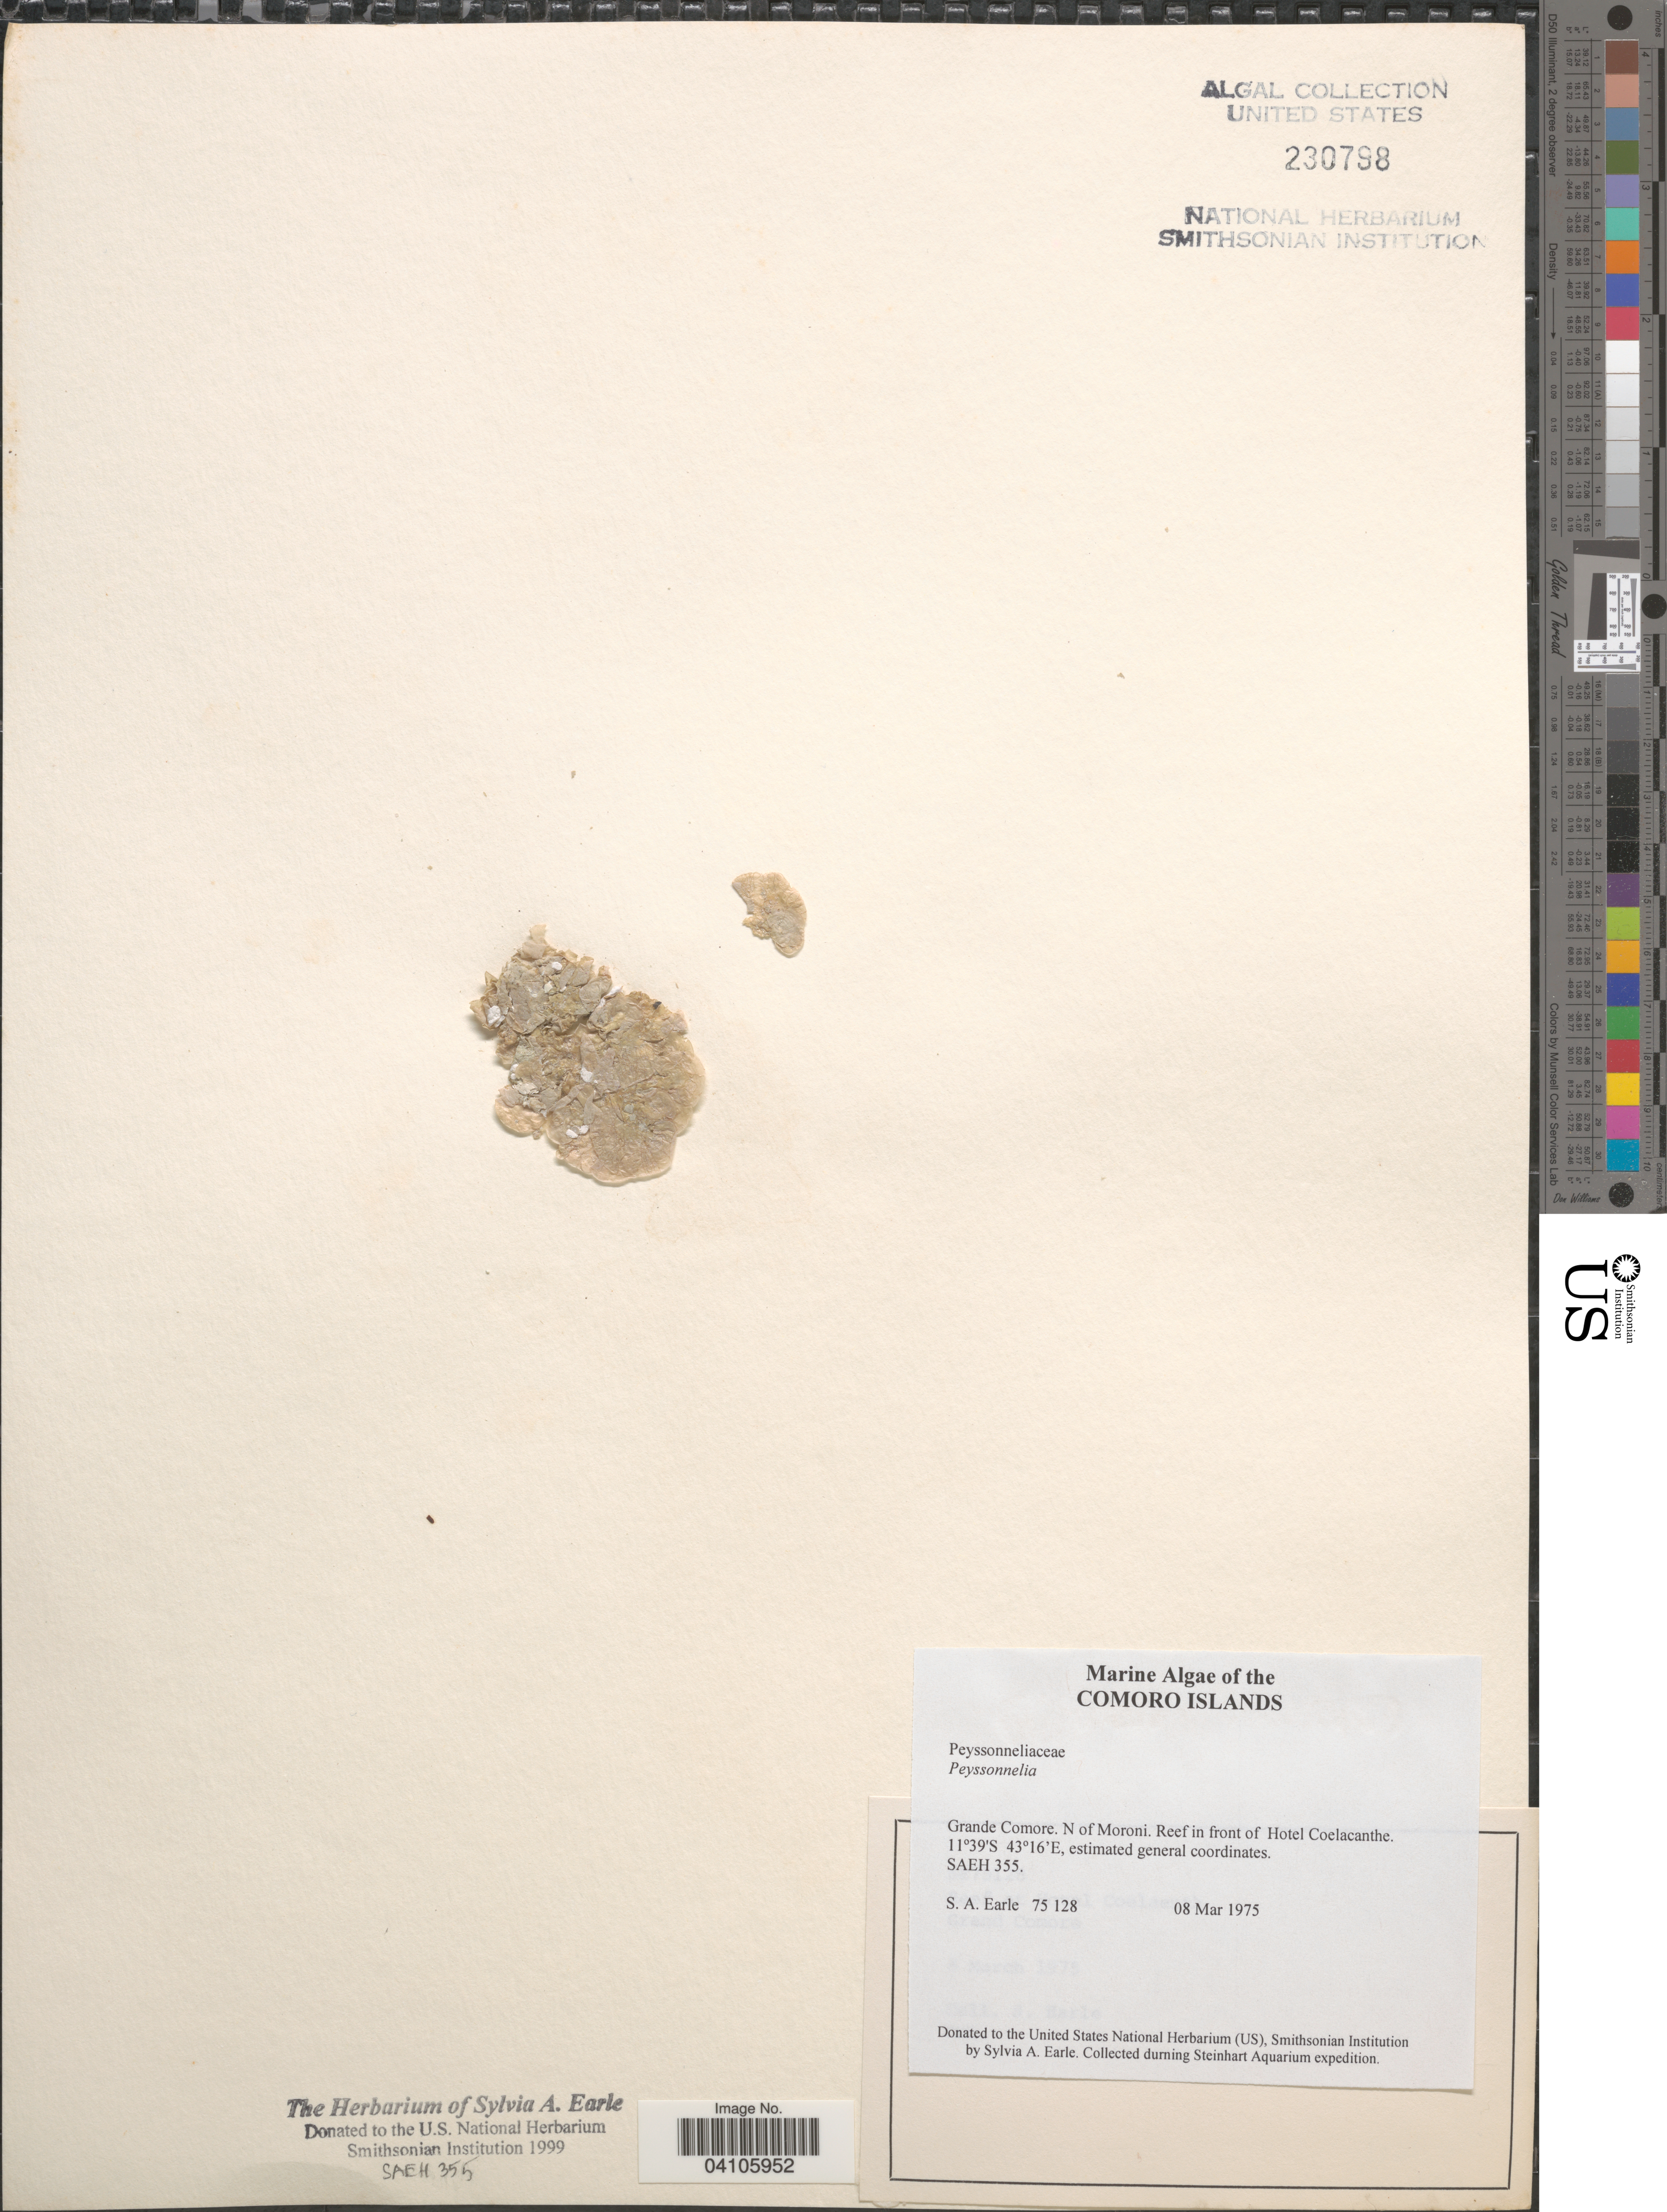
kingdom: Plantae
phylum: Rhodophyta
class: Florideophyceae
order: Peyssonneliales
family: Peyssonneliaceae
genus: Peyssonnelia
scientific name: Peyssonnelia sp.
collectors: S. A. Earle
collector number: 75128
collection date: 1975-03-08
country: Comoros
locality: Grande Comore. N of Moroni. Reef in front of Hotel Coelacanthe. Steinhart Aquarium expedition.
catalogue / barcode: US 230798